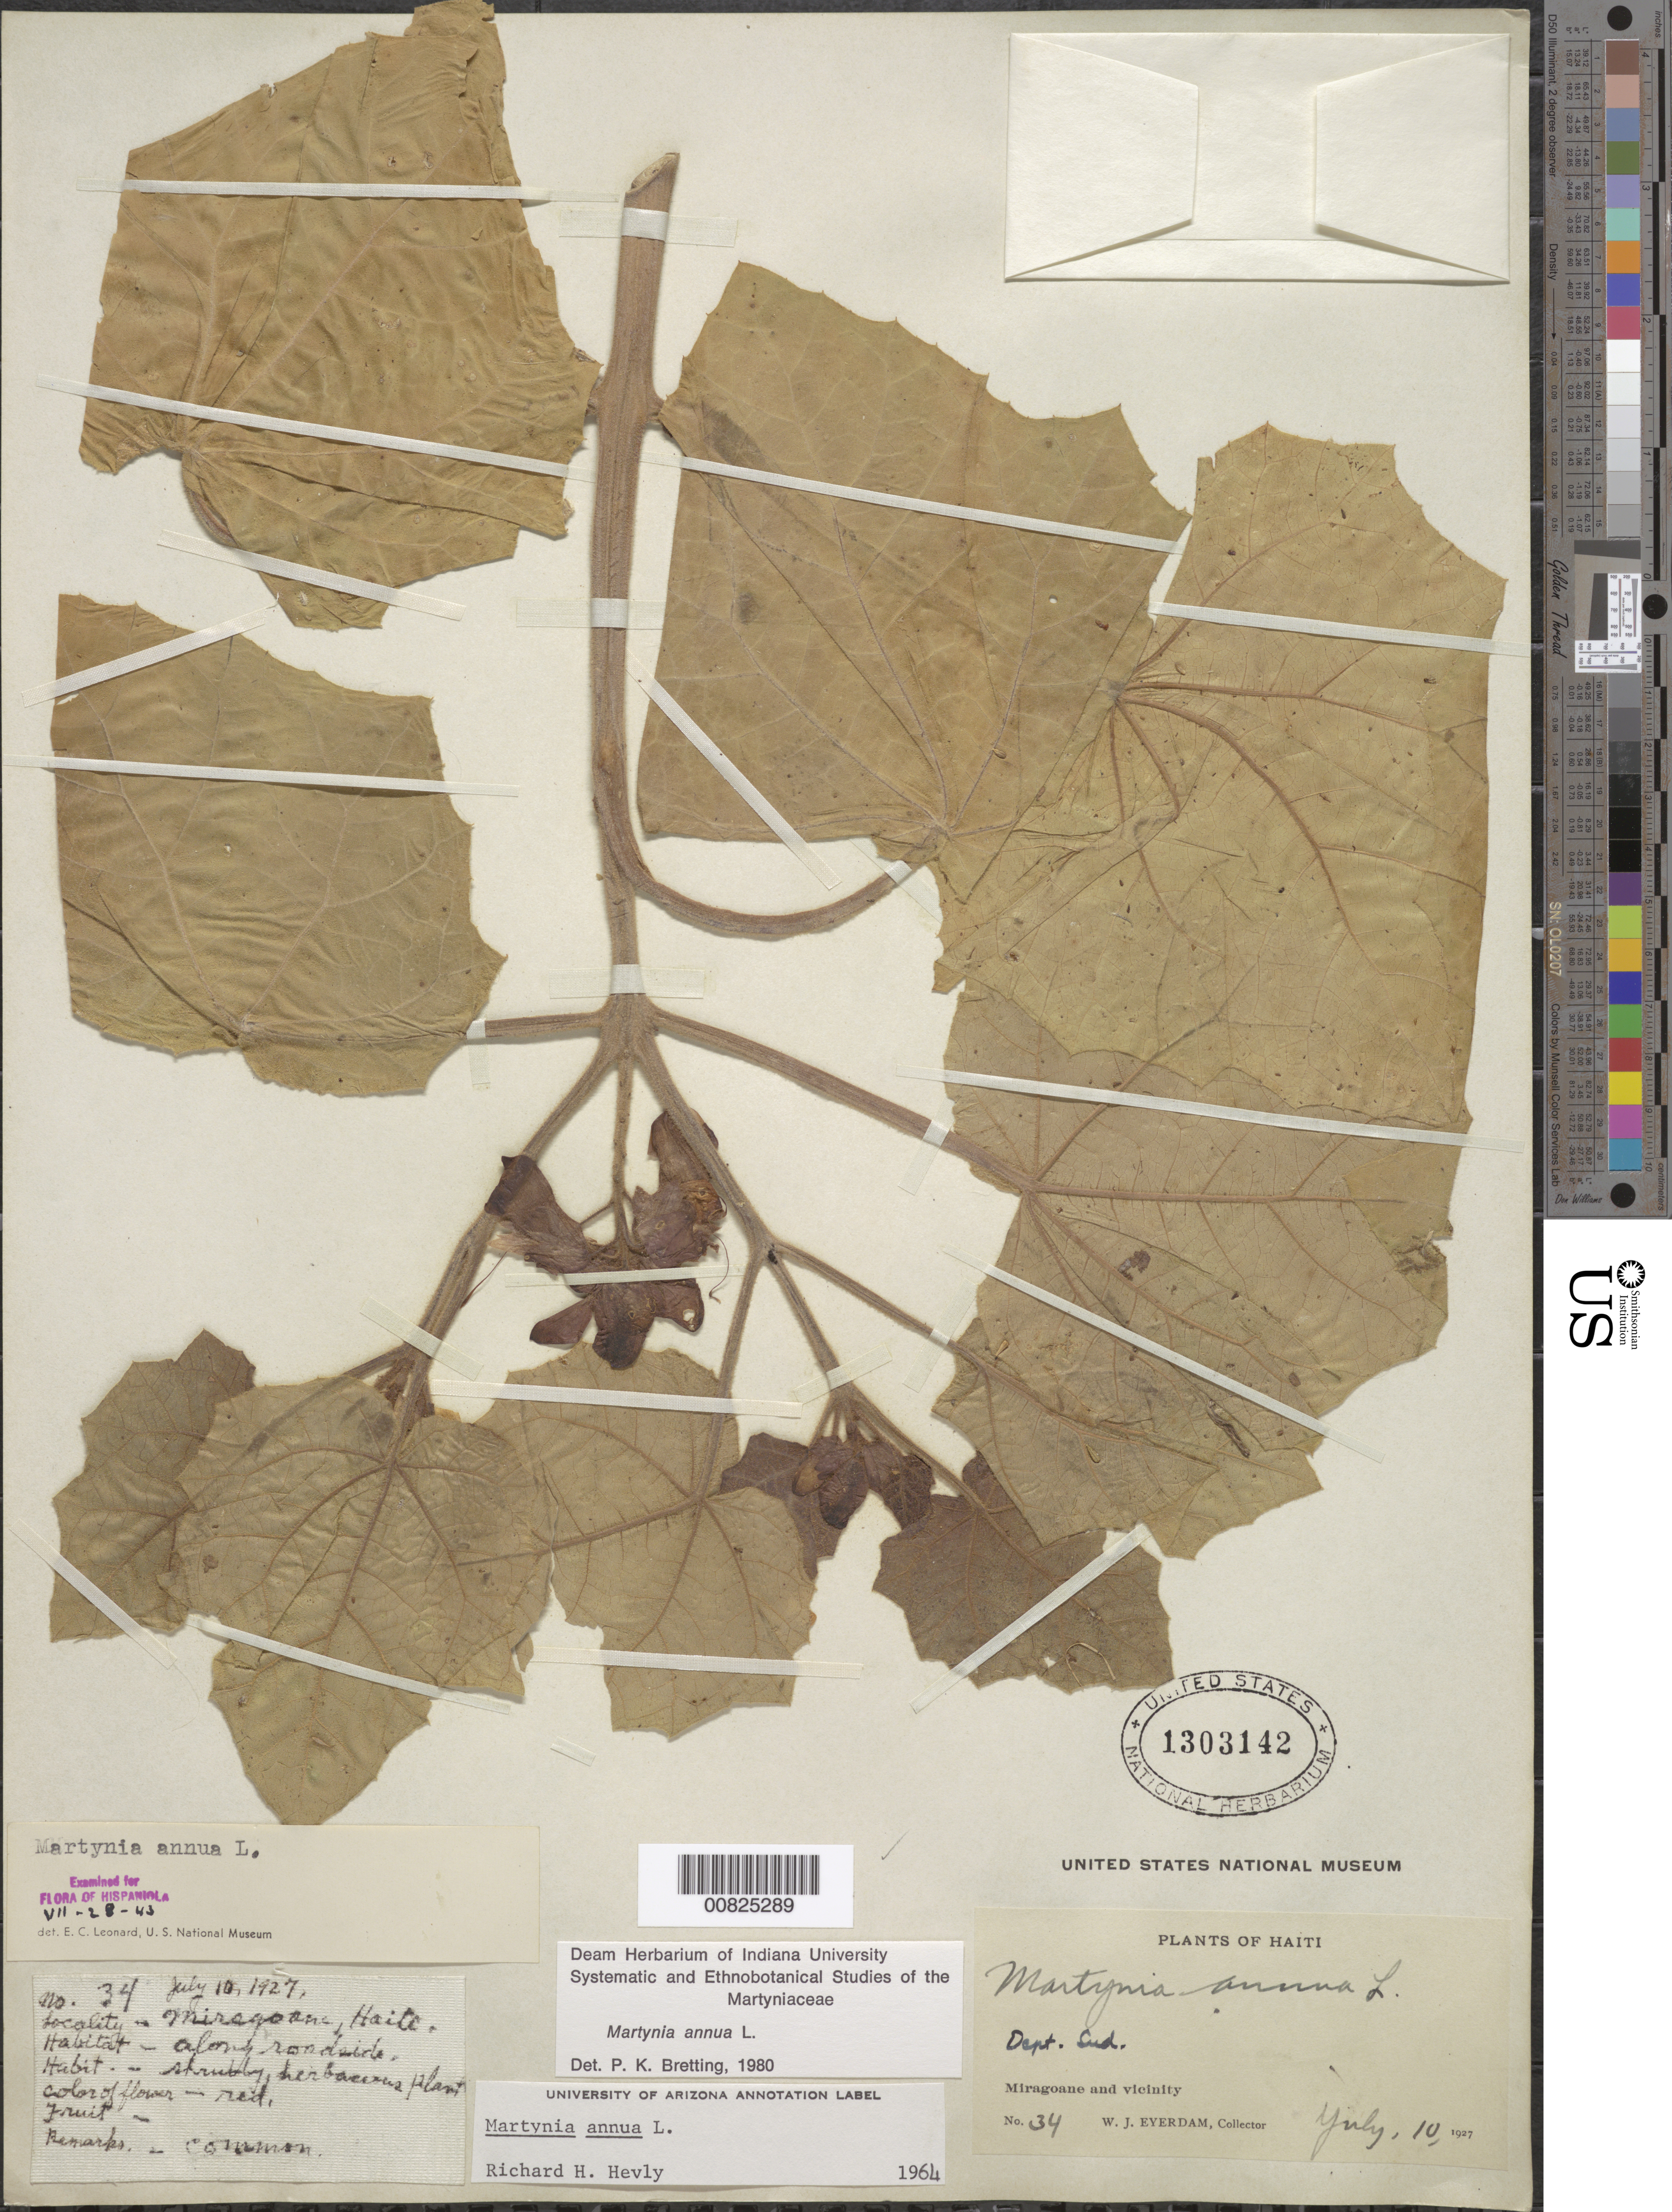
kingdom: Plantae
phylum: Tracheophyta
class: Magnoliopsida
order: Lamiales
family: Martyniaceae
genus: Martynia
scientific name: Martynia annua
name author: L.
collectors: W. J. Eyerdam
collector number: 34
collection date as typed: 10 Jul 1927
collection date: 1927-07-10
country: Haiti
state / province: Grand'Anse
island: Hispaniola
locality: Miragoane and vicinity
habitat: Along roadsides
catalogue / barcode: US 1303142